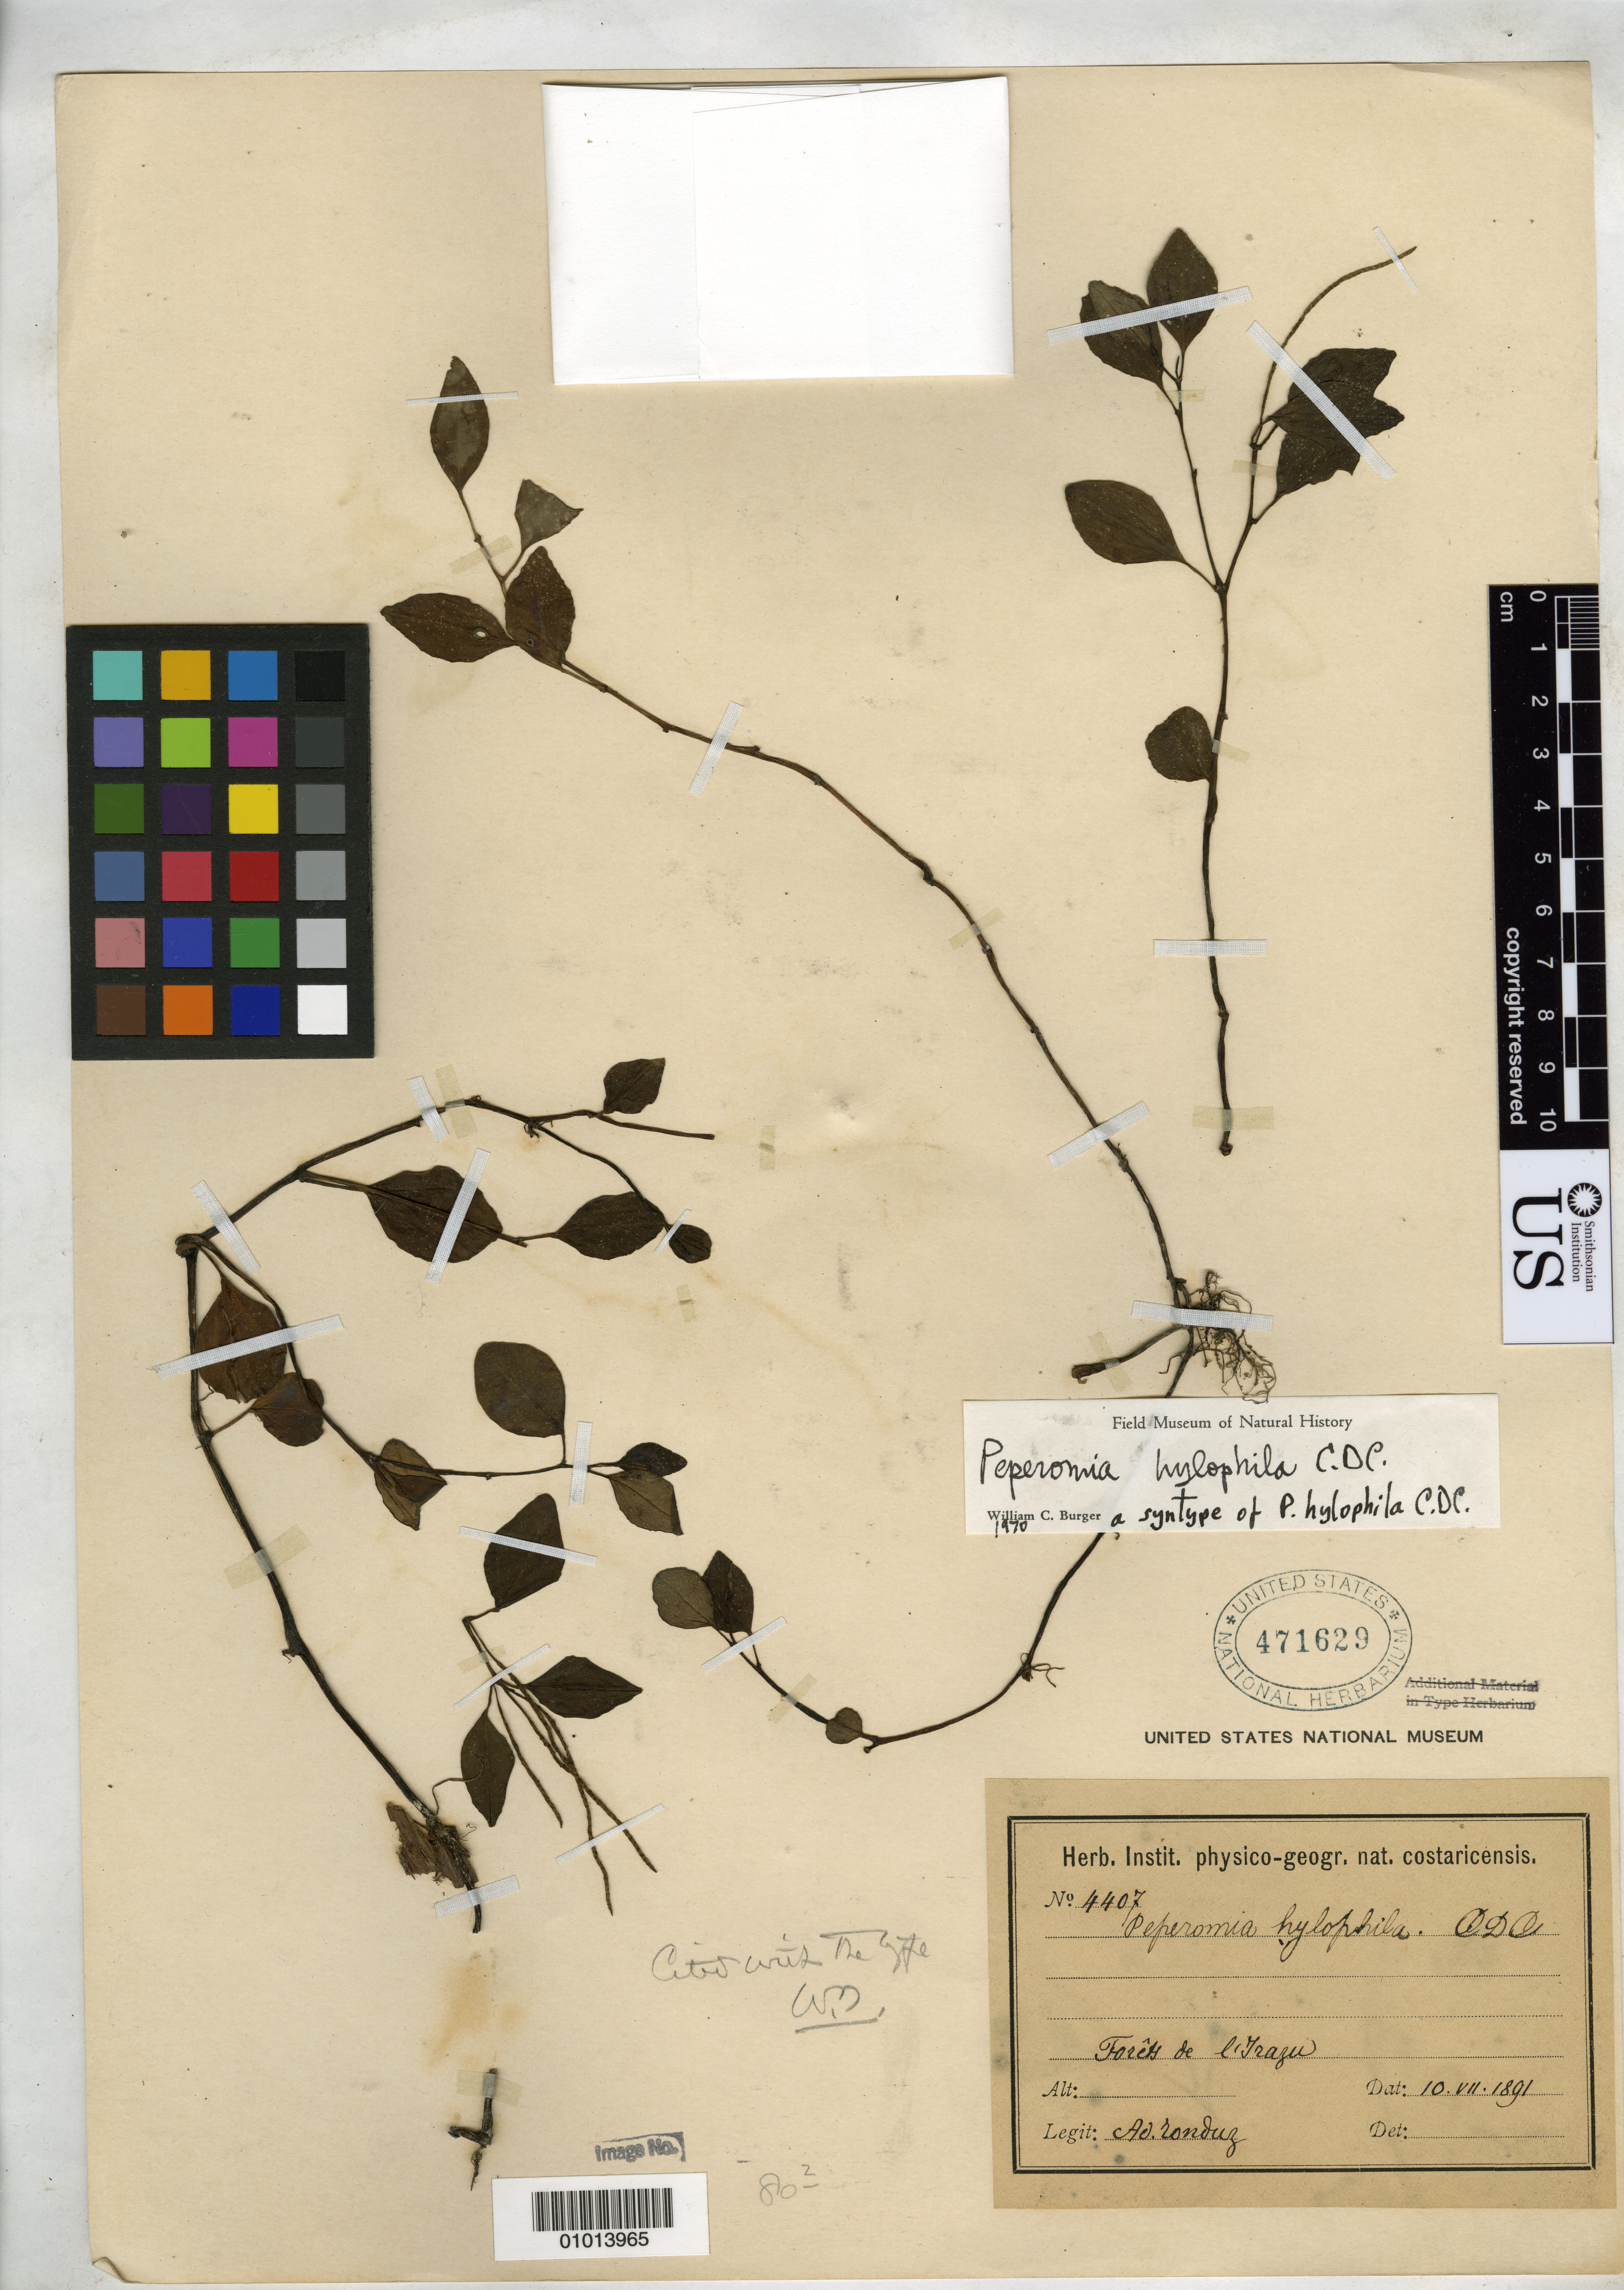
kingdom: Plantae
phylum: Tracheophyta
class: Magnoliopsida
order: Piperales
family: Piperaceae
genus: Peperomia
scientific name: Peperomia hylophila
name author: C. DC. in Pittier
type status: Syntype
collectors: A. Tonduz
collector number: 4407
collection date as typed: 10 Oct 1891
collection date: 1891-10-10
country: Costa Rica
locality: Forêts de l'Irazu.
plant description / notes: See Donnell Smith 6744 (filed as holotype of Peperomia hylophila var. personata Trel.) for an additional syntype.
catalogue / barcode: US 471629